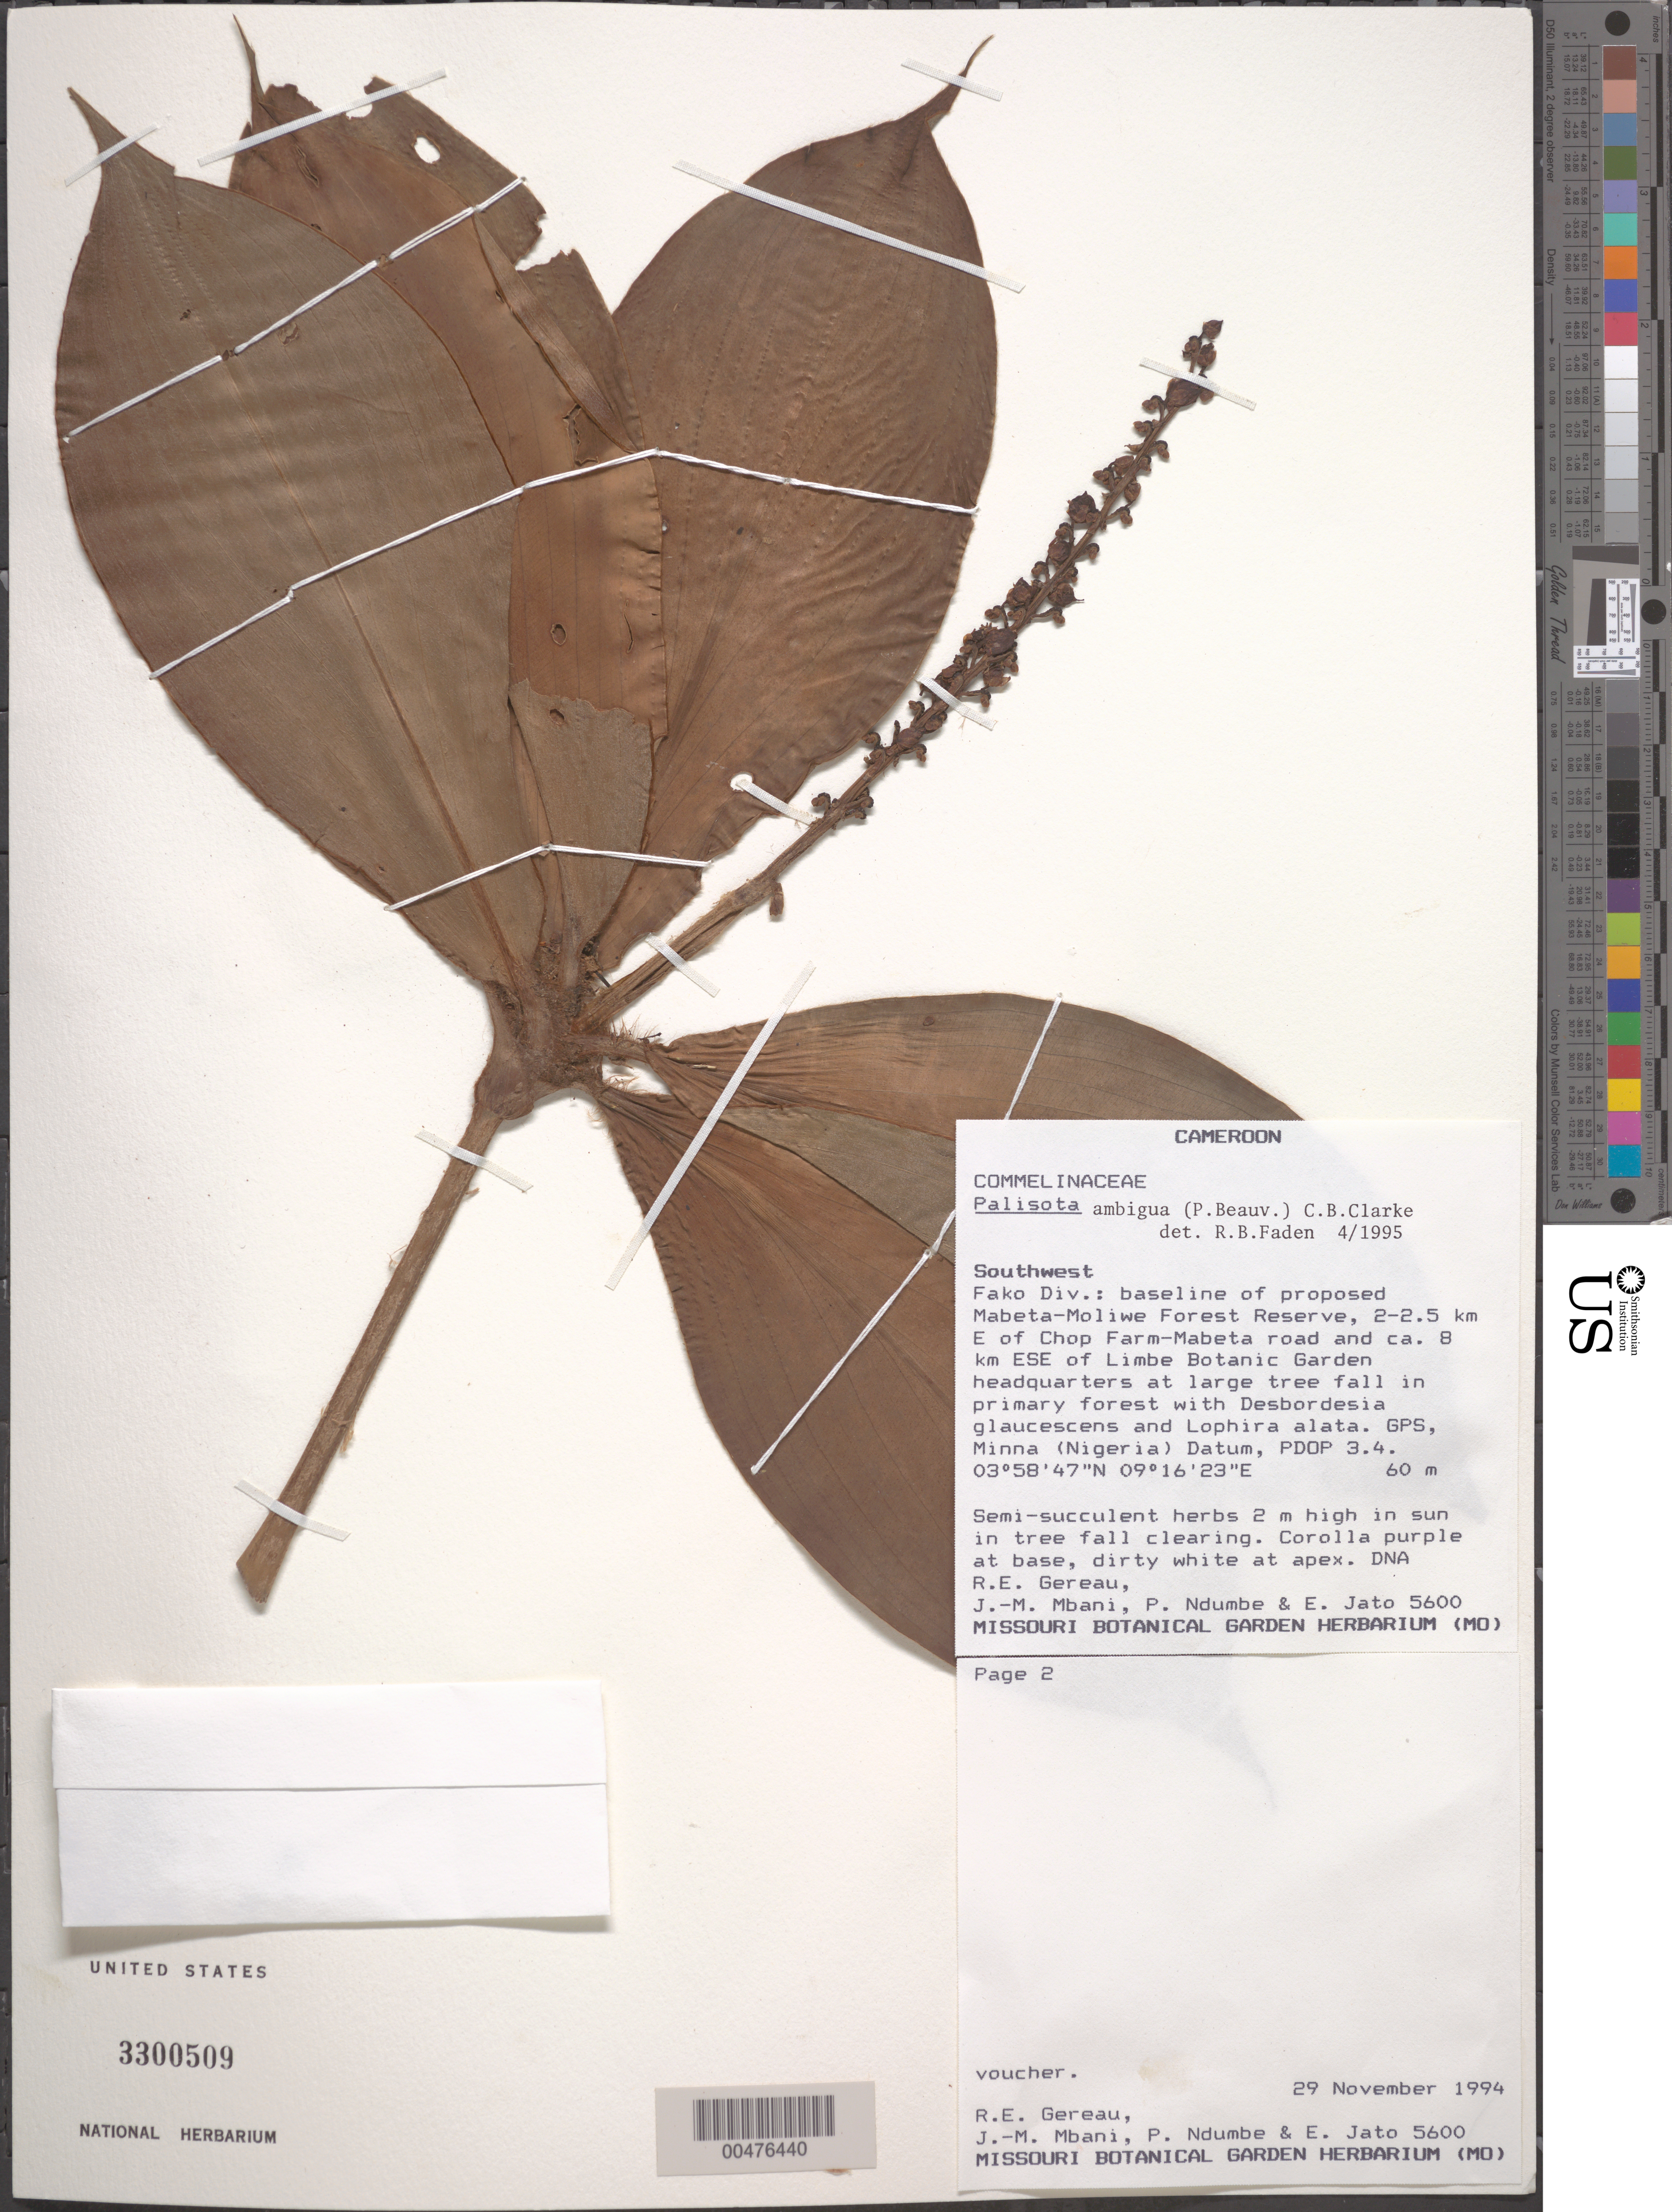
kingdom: Plantae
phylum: Tracheophyta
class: Liliopsida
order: Commelinales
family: Commelinaceae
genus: Palisota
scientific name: Palisota ambigua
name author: (P. Beauv.) C.B. Clarke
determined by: Faden, Robert B., (US), Smithsonian Institution - National Museum of Natural History (UNITED STATES)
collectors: R. E. Gereau, J. Mbani, P. Ndumbe & E. Jato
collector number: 5600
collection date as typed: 29 Nov 1994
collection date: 1994-11-29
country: Cameroon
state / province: Sud-Ouest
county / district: Fako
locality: Mabeta-moliwe forest reserve, e of chop farm-mabeta road, ese of limbe botanic garden headquarters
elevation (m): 60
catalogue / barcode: US 3300509